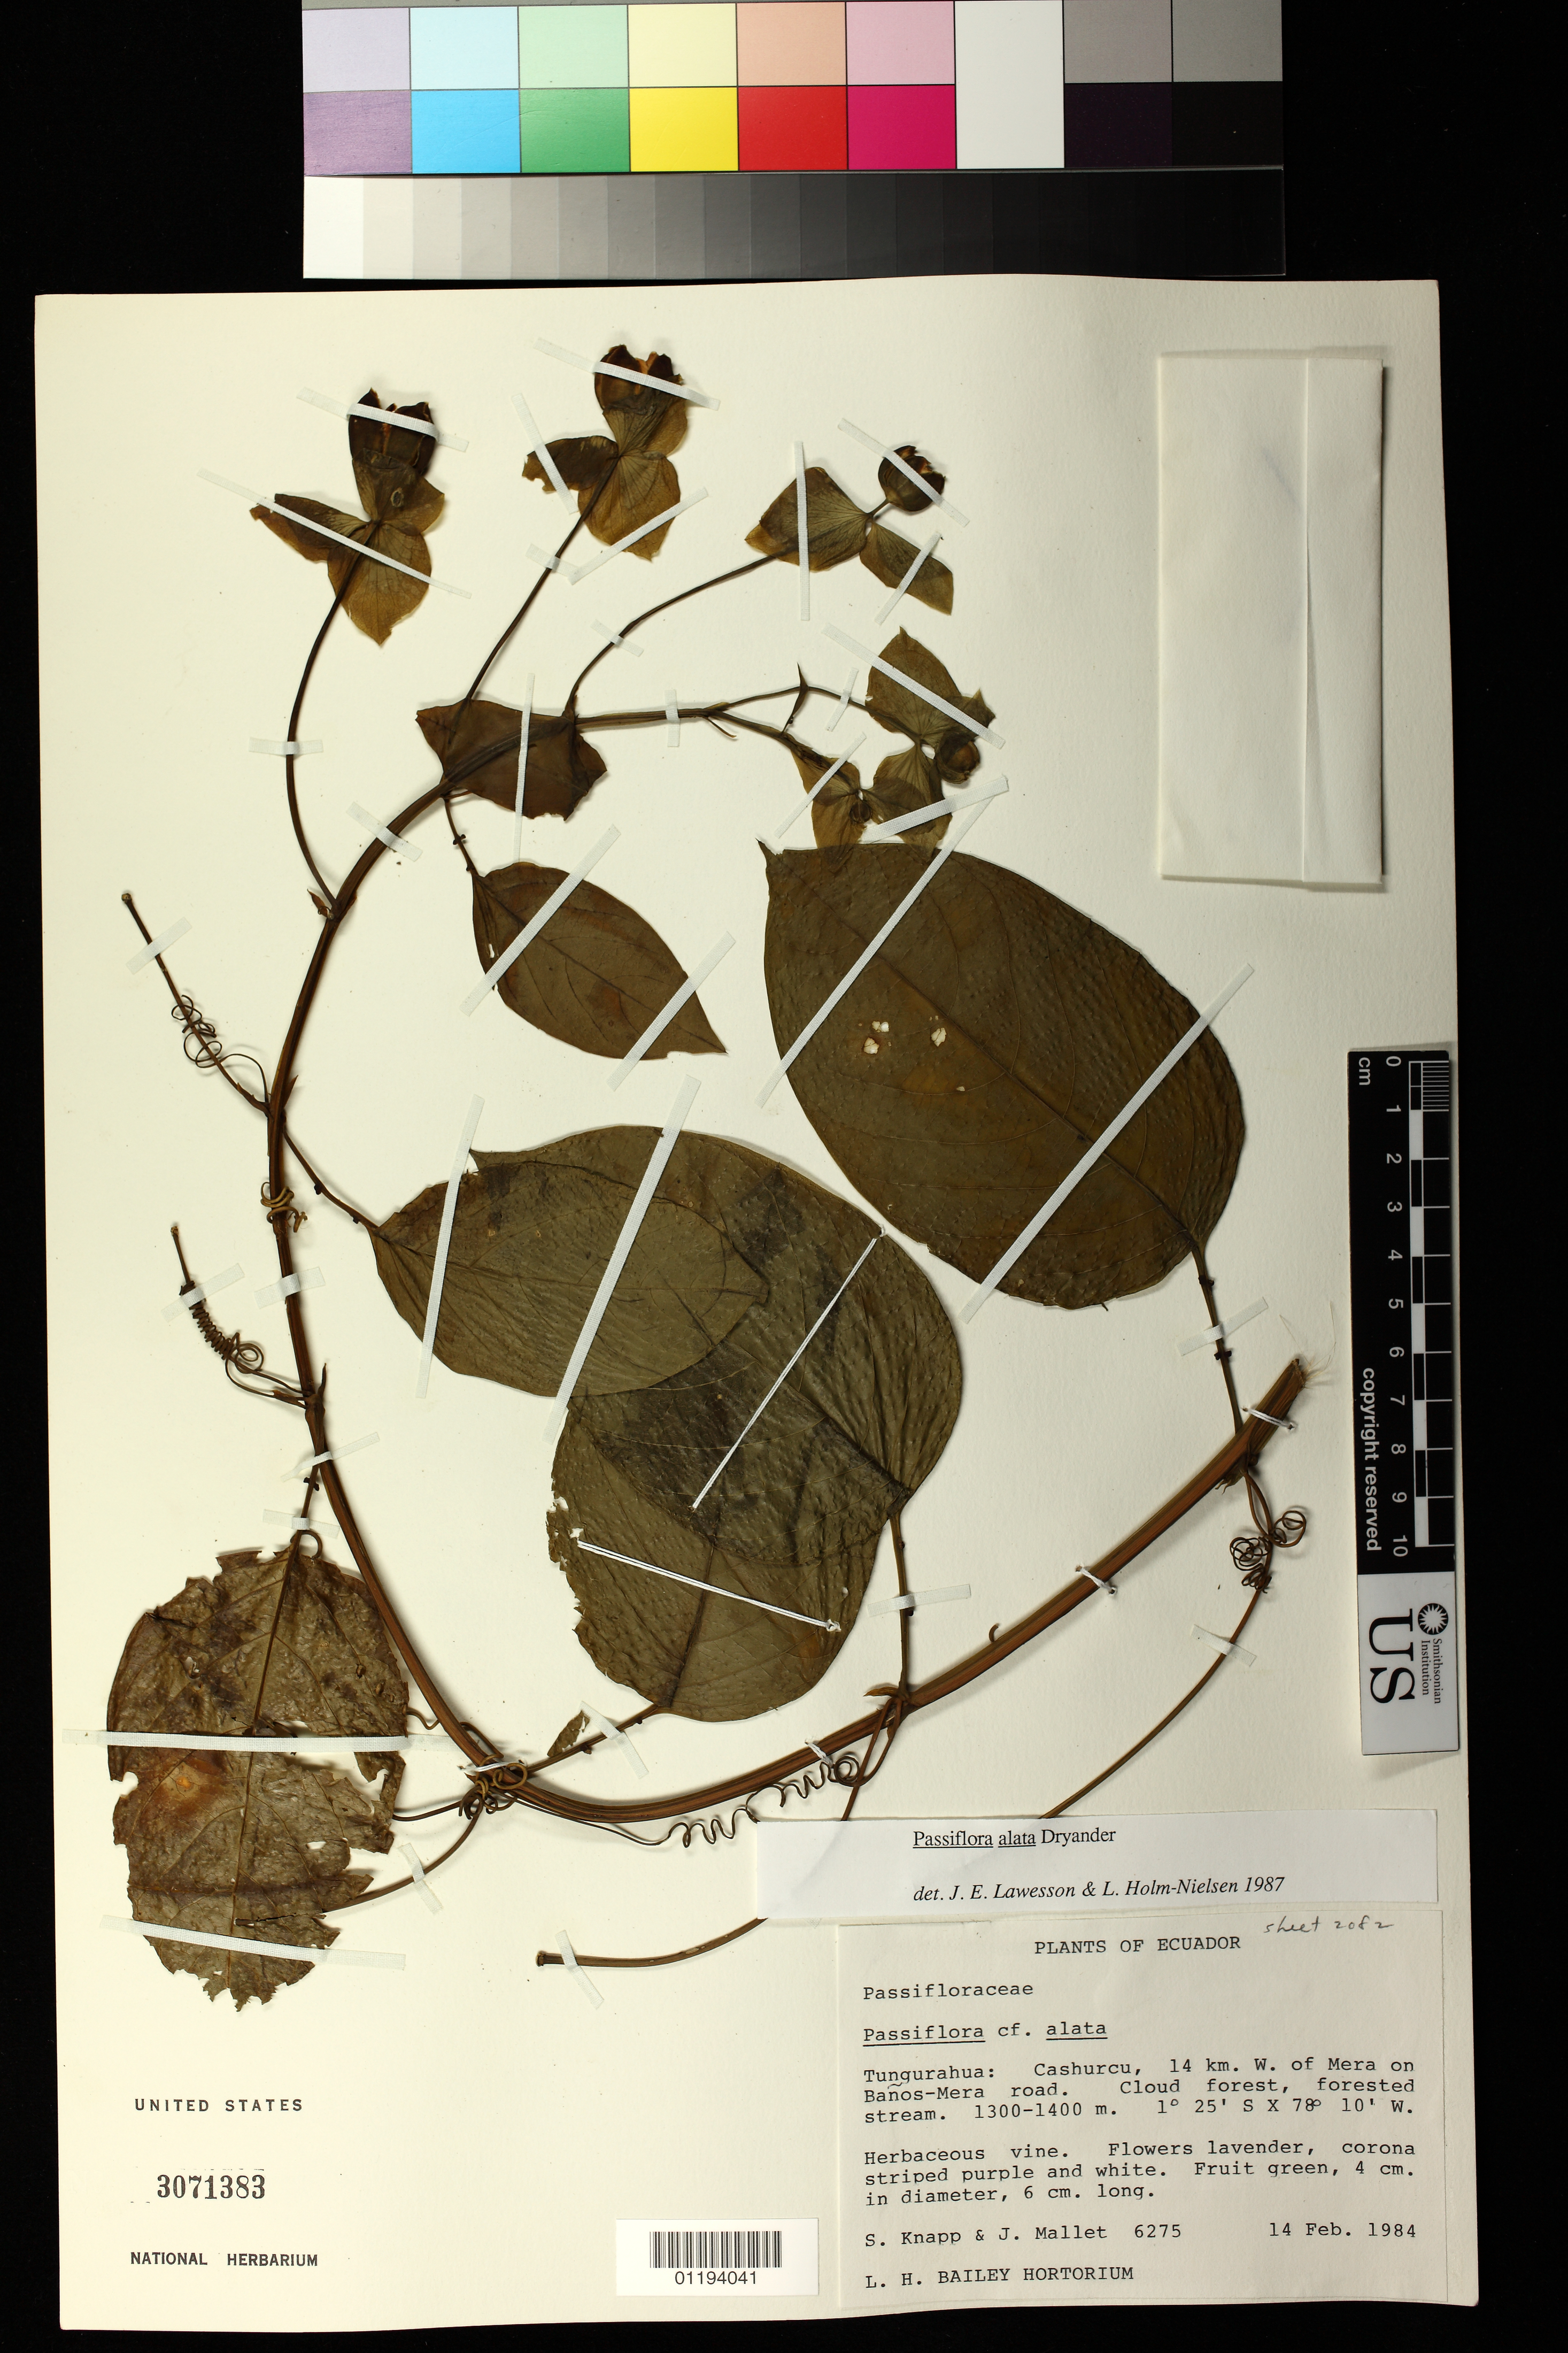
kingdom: Plantae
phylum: Tracheophyta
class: Magnoliopsida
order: Malpighiales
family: Passifloraceae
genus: Passiflora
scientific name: Passiflora alata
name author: Curtis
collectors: S. Knapp & J. Mallet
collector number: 6275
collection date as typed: Feb 14 1984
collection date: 1984-02-14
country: Ecuador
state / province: Tungurahua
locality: Tungurahua: Cashurcu, 14 km. W. of Mera on Banos-Mera road. Cloud forest, forested stream.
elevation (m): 1300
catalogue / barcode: US 3071383